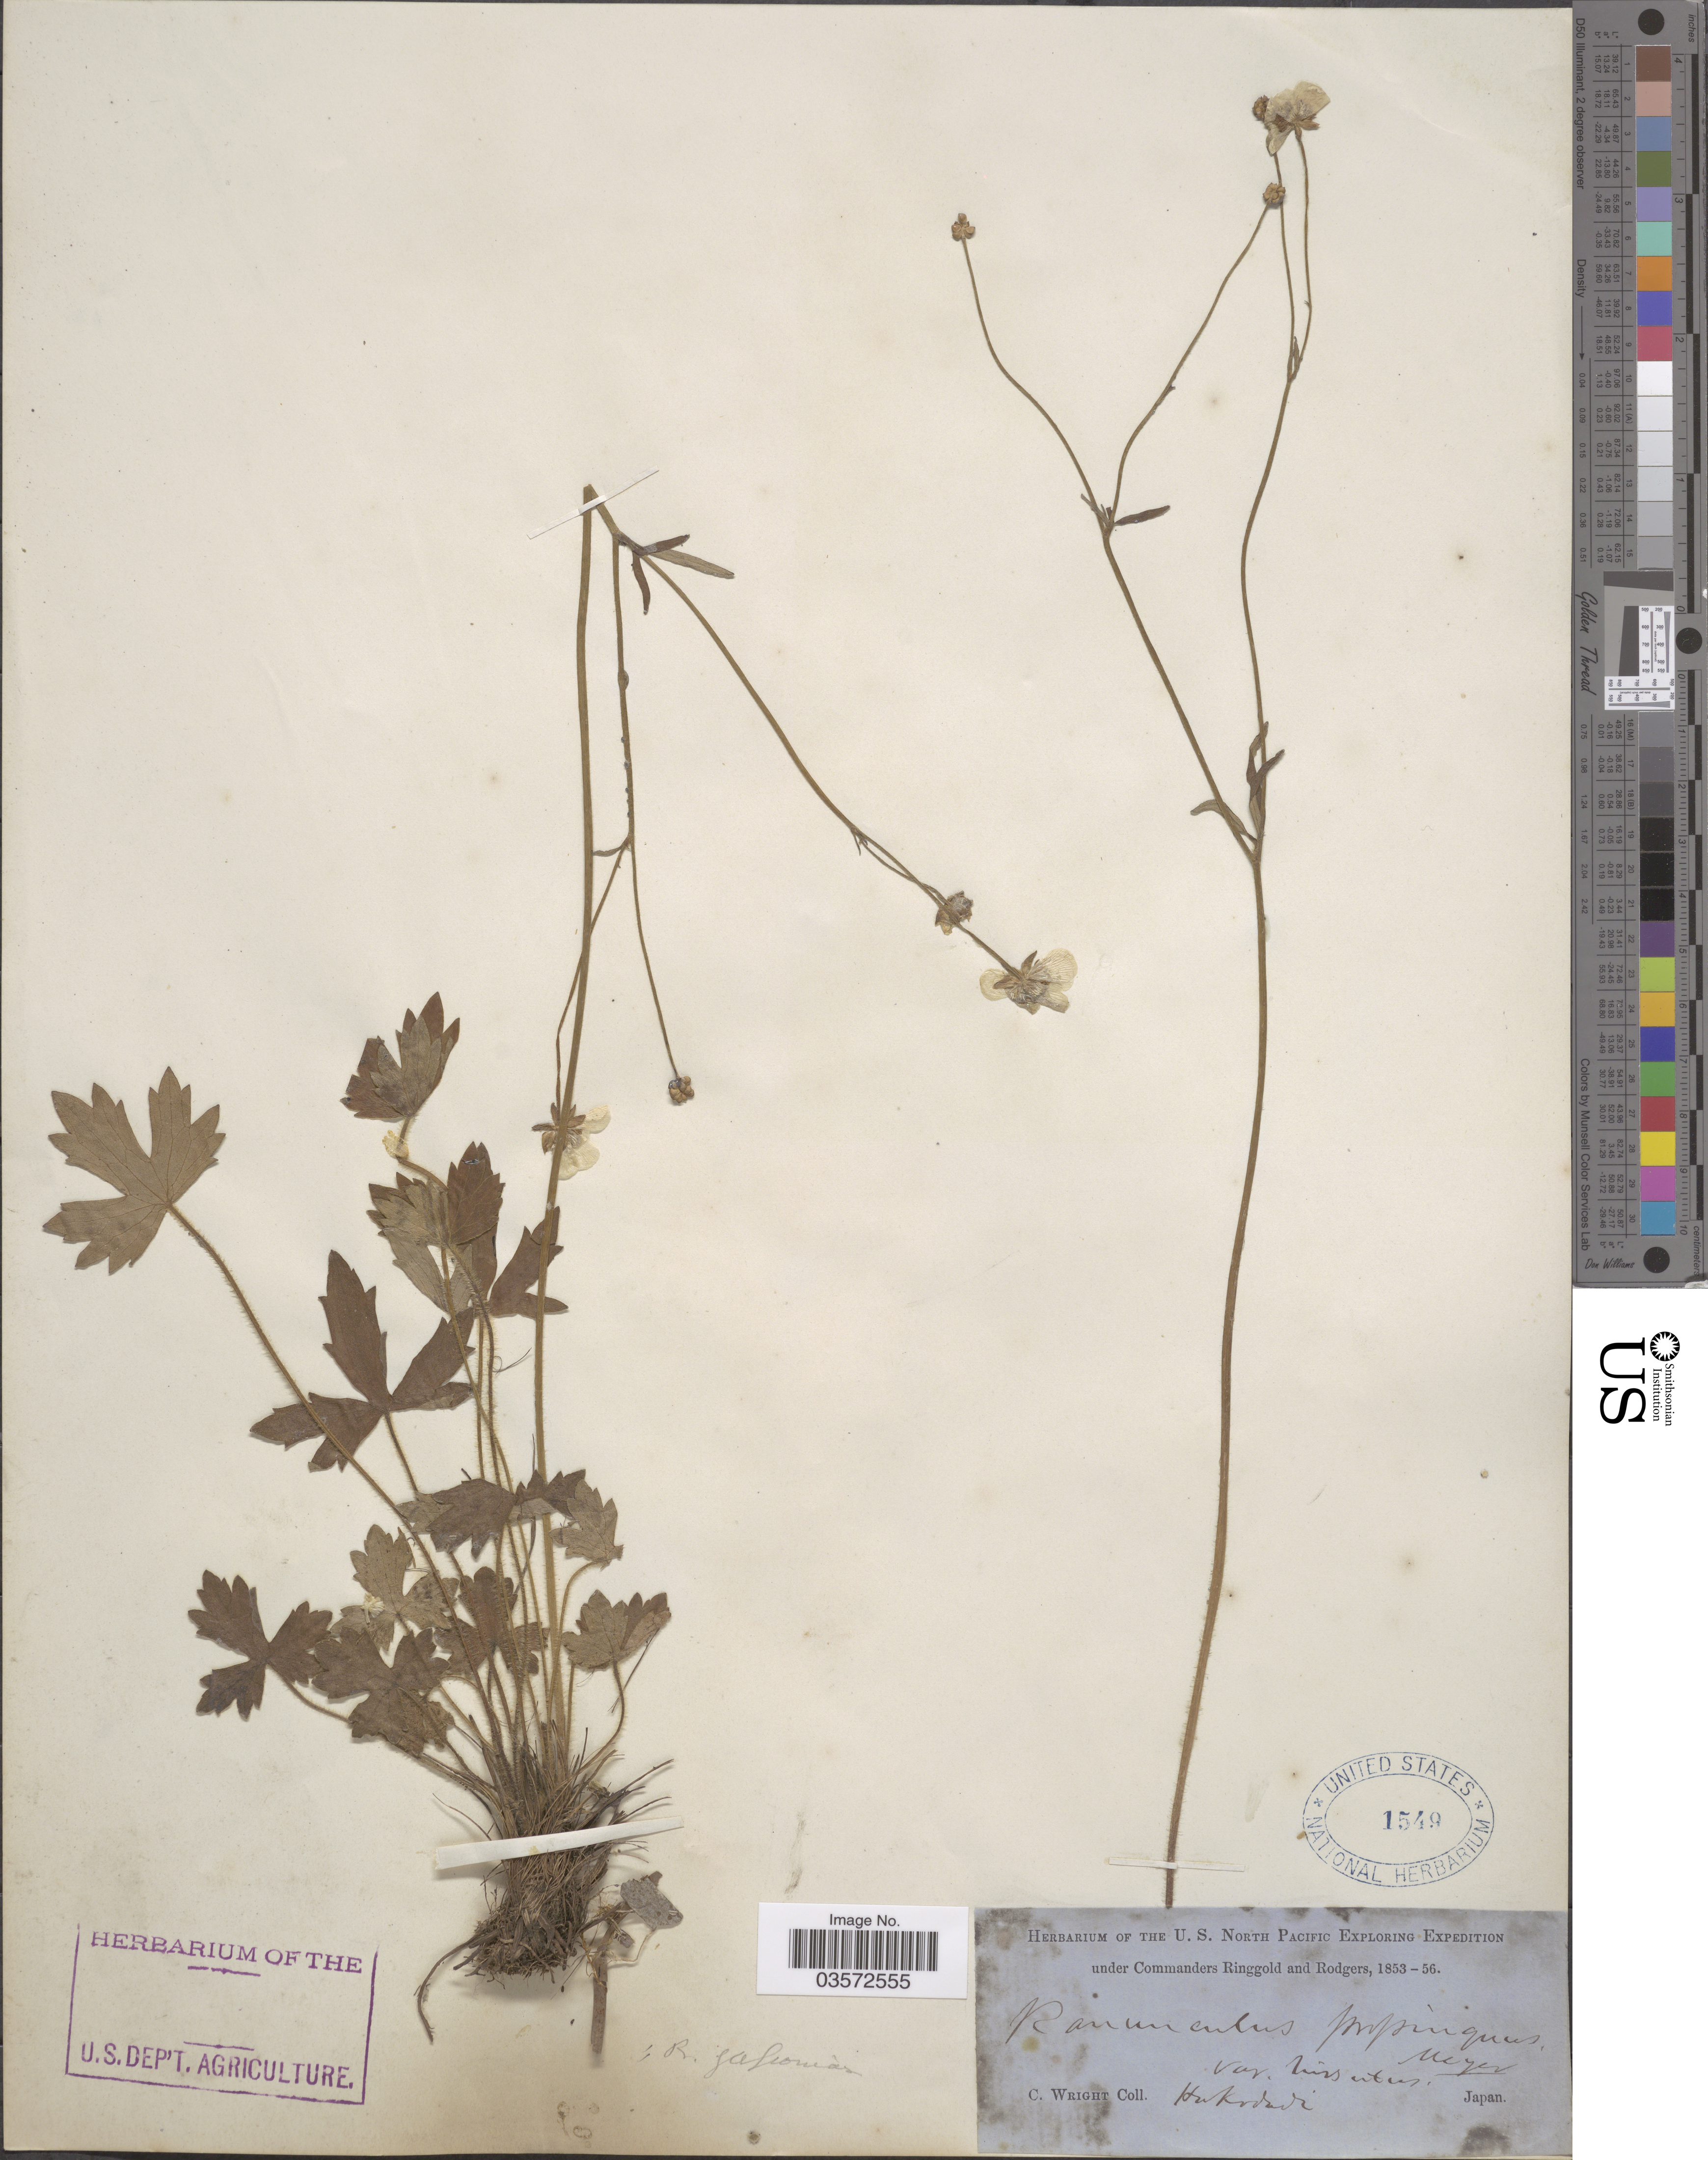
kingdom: Plantae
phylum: Tracheophyta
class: Magnoliopsida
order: Ranunculales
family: Ranunculaceae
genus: Ranunculus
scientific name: Ranunculus japonicus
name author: Thunb.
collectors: C. Wright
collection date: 1853/1856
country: Japan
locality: Hakodadi.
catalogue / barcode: US 1549